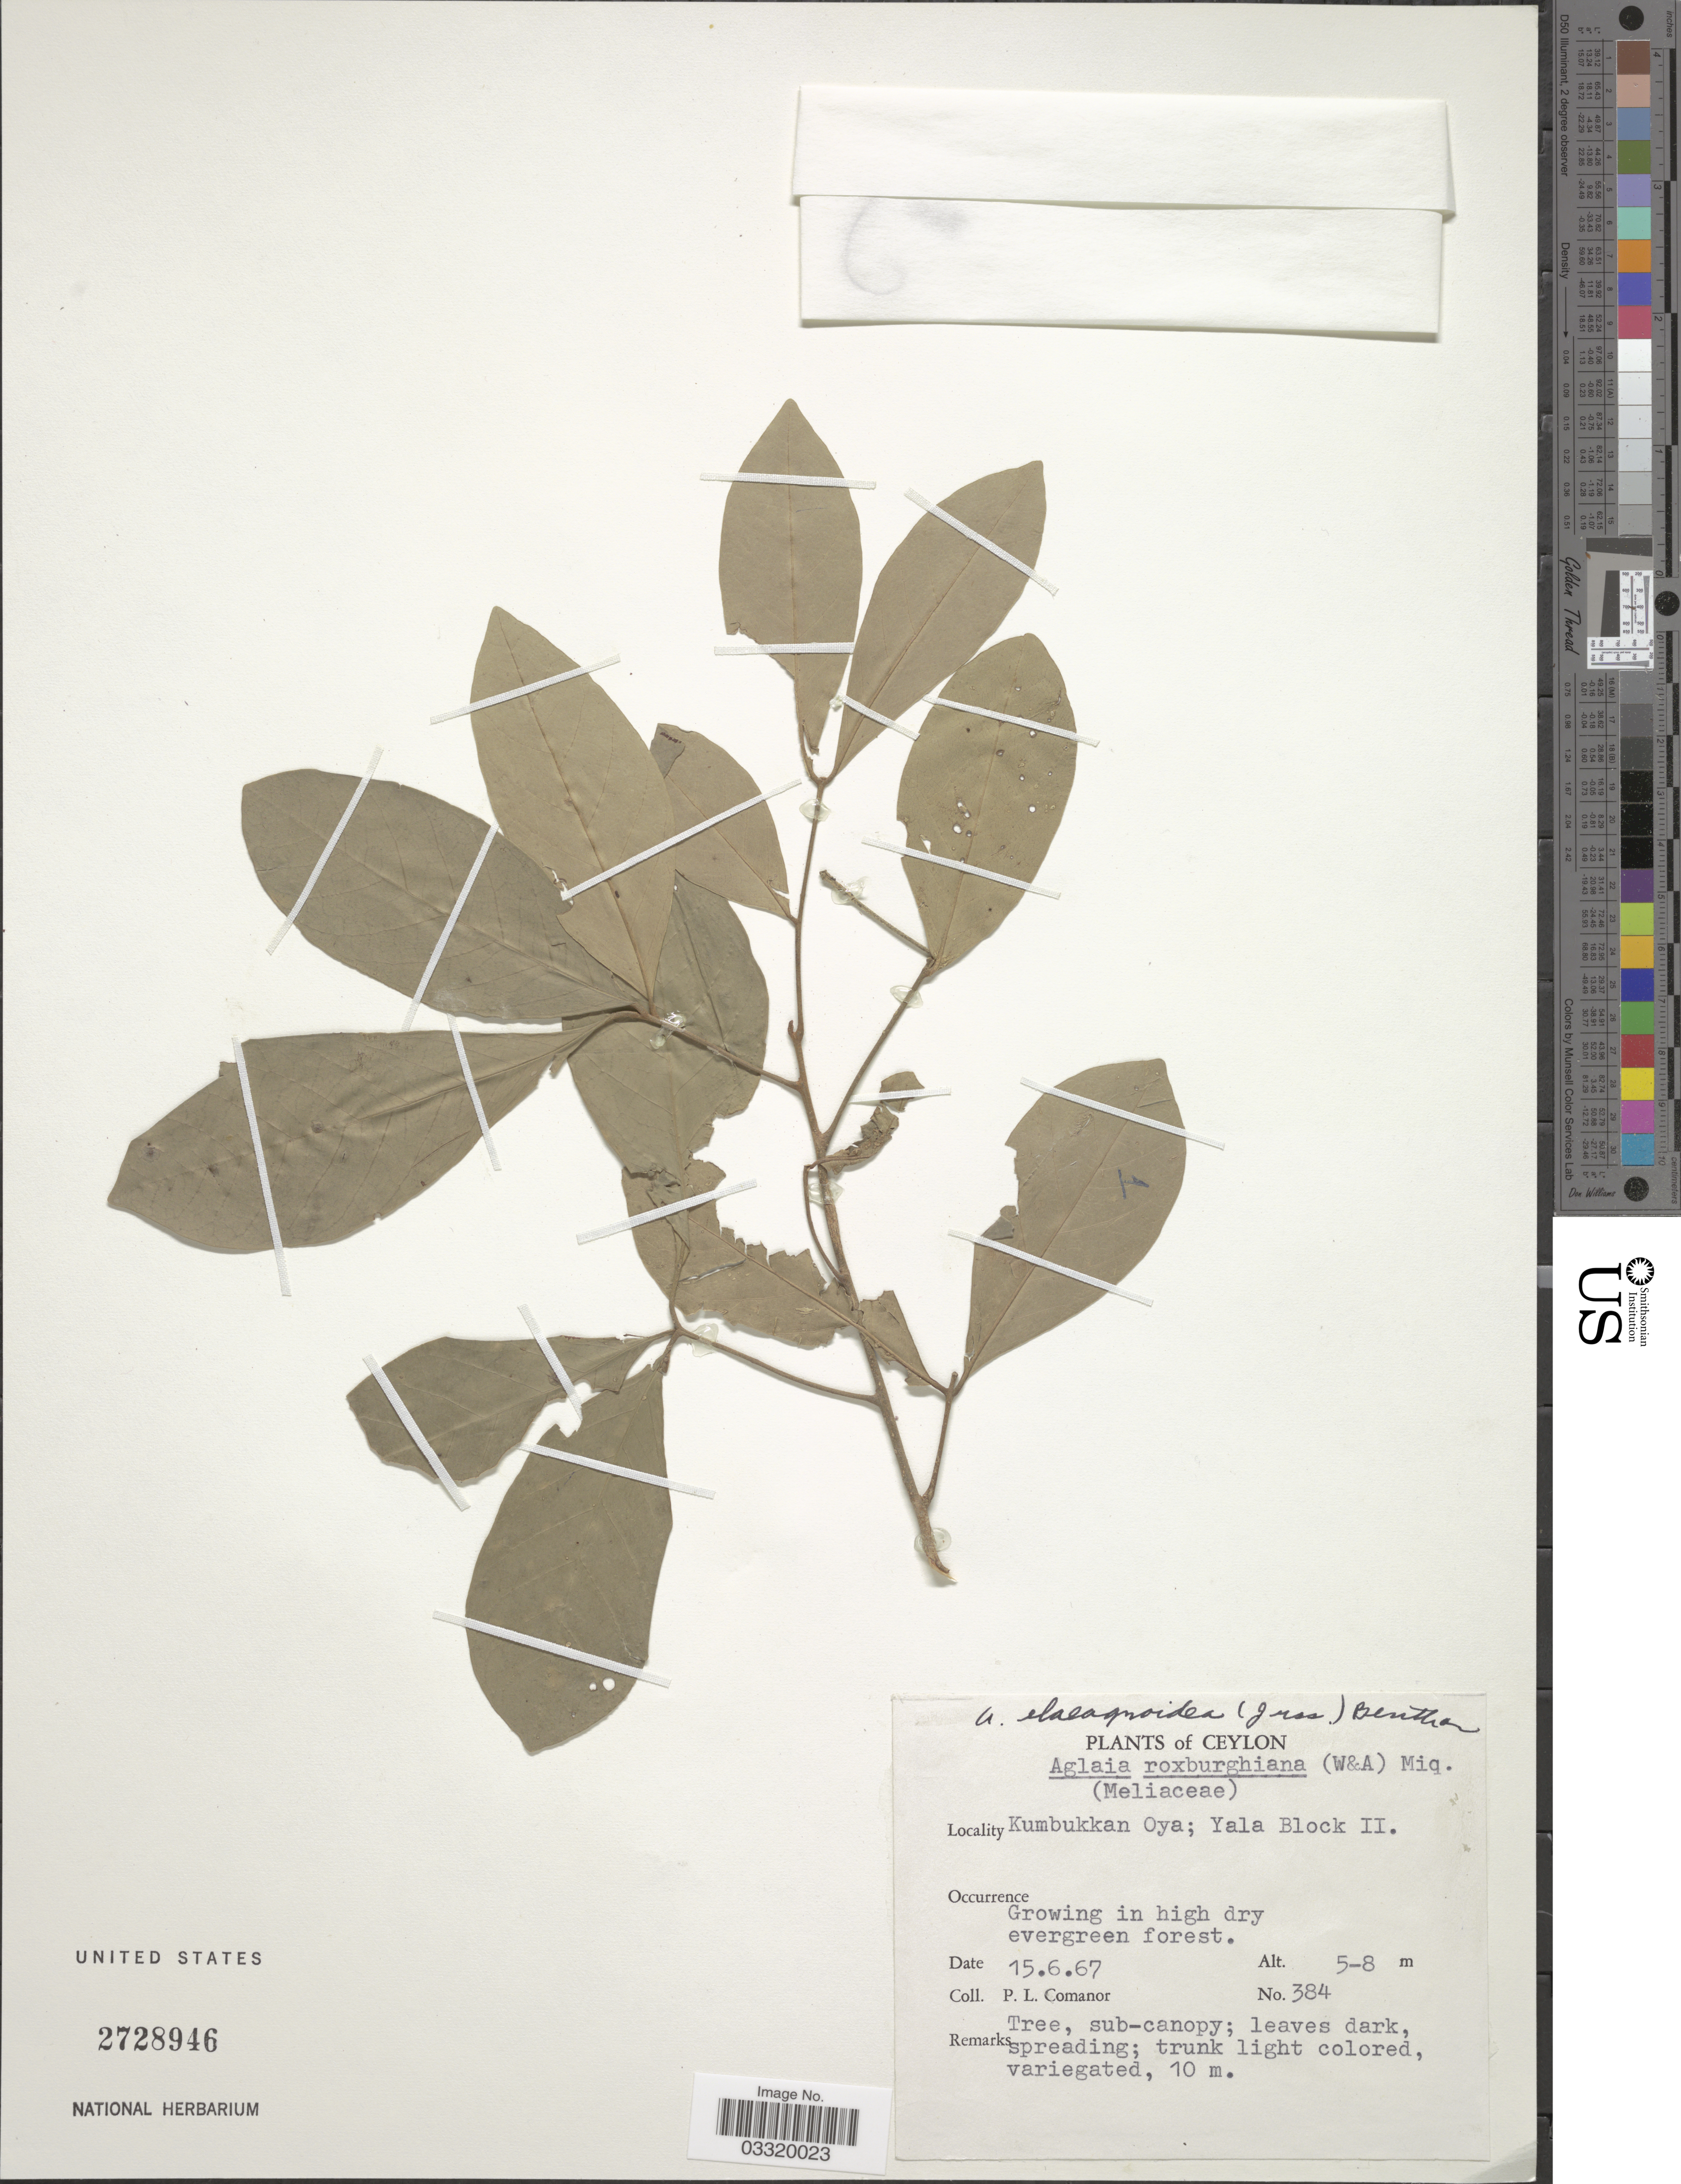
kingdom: Plantae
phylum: Tracheophyta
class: Magnoliopsida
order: Sapindales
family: Meliaceae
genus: Aglaia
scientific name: Aglaia elaeagnoidea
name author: (A. Juss.) Benth.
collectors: P. Comanor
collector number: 384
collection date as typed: Transcribed d/m/y: 15/6/67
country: Sri Lanka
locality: Ceylon. Kumbukkan Oya; Yala Block II.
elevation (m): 5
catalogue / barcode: US 2728946